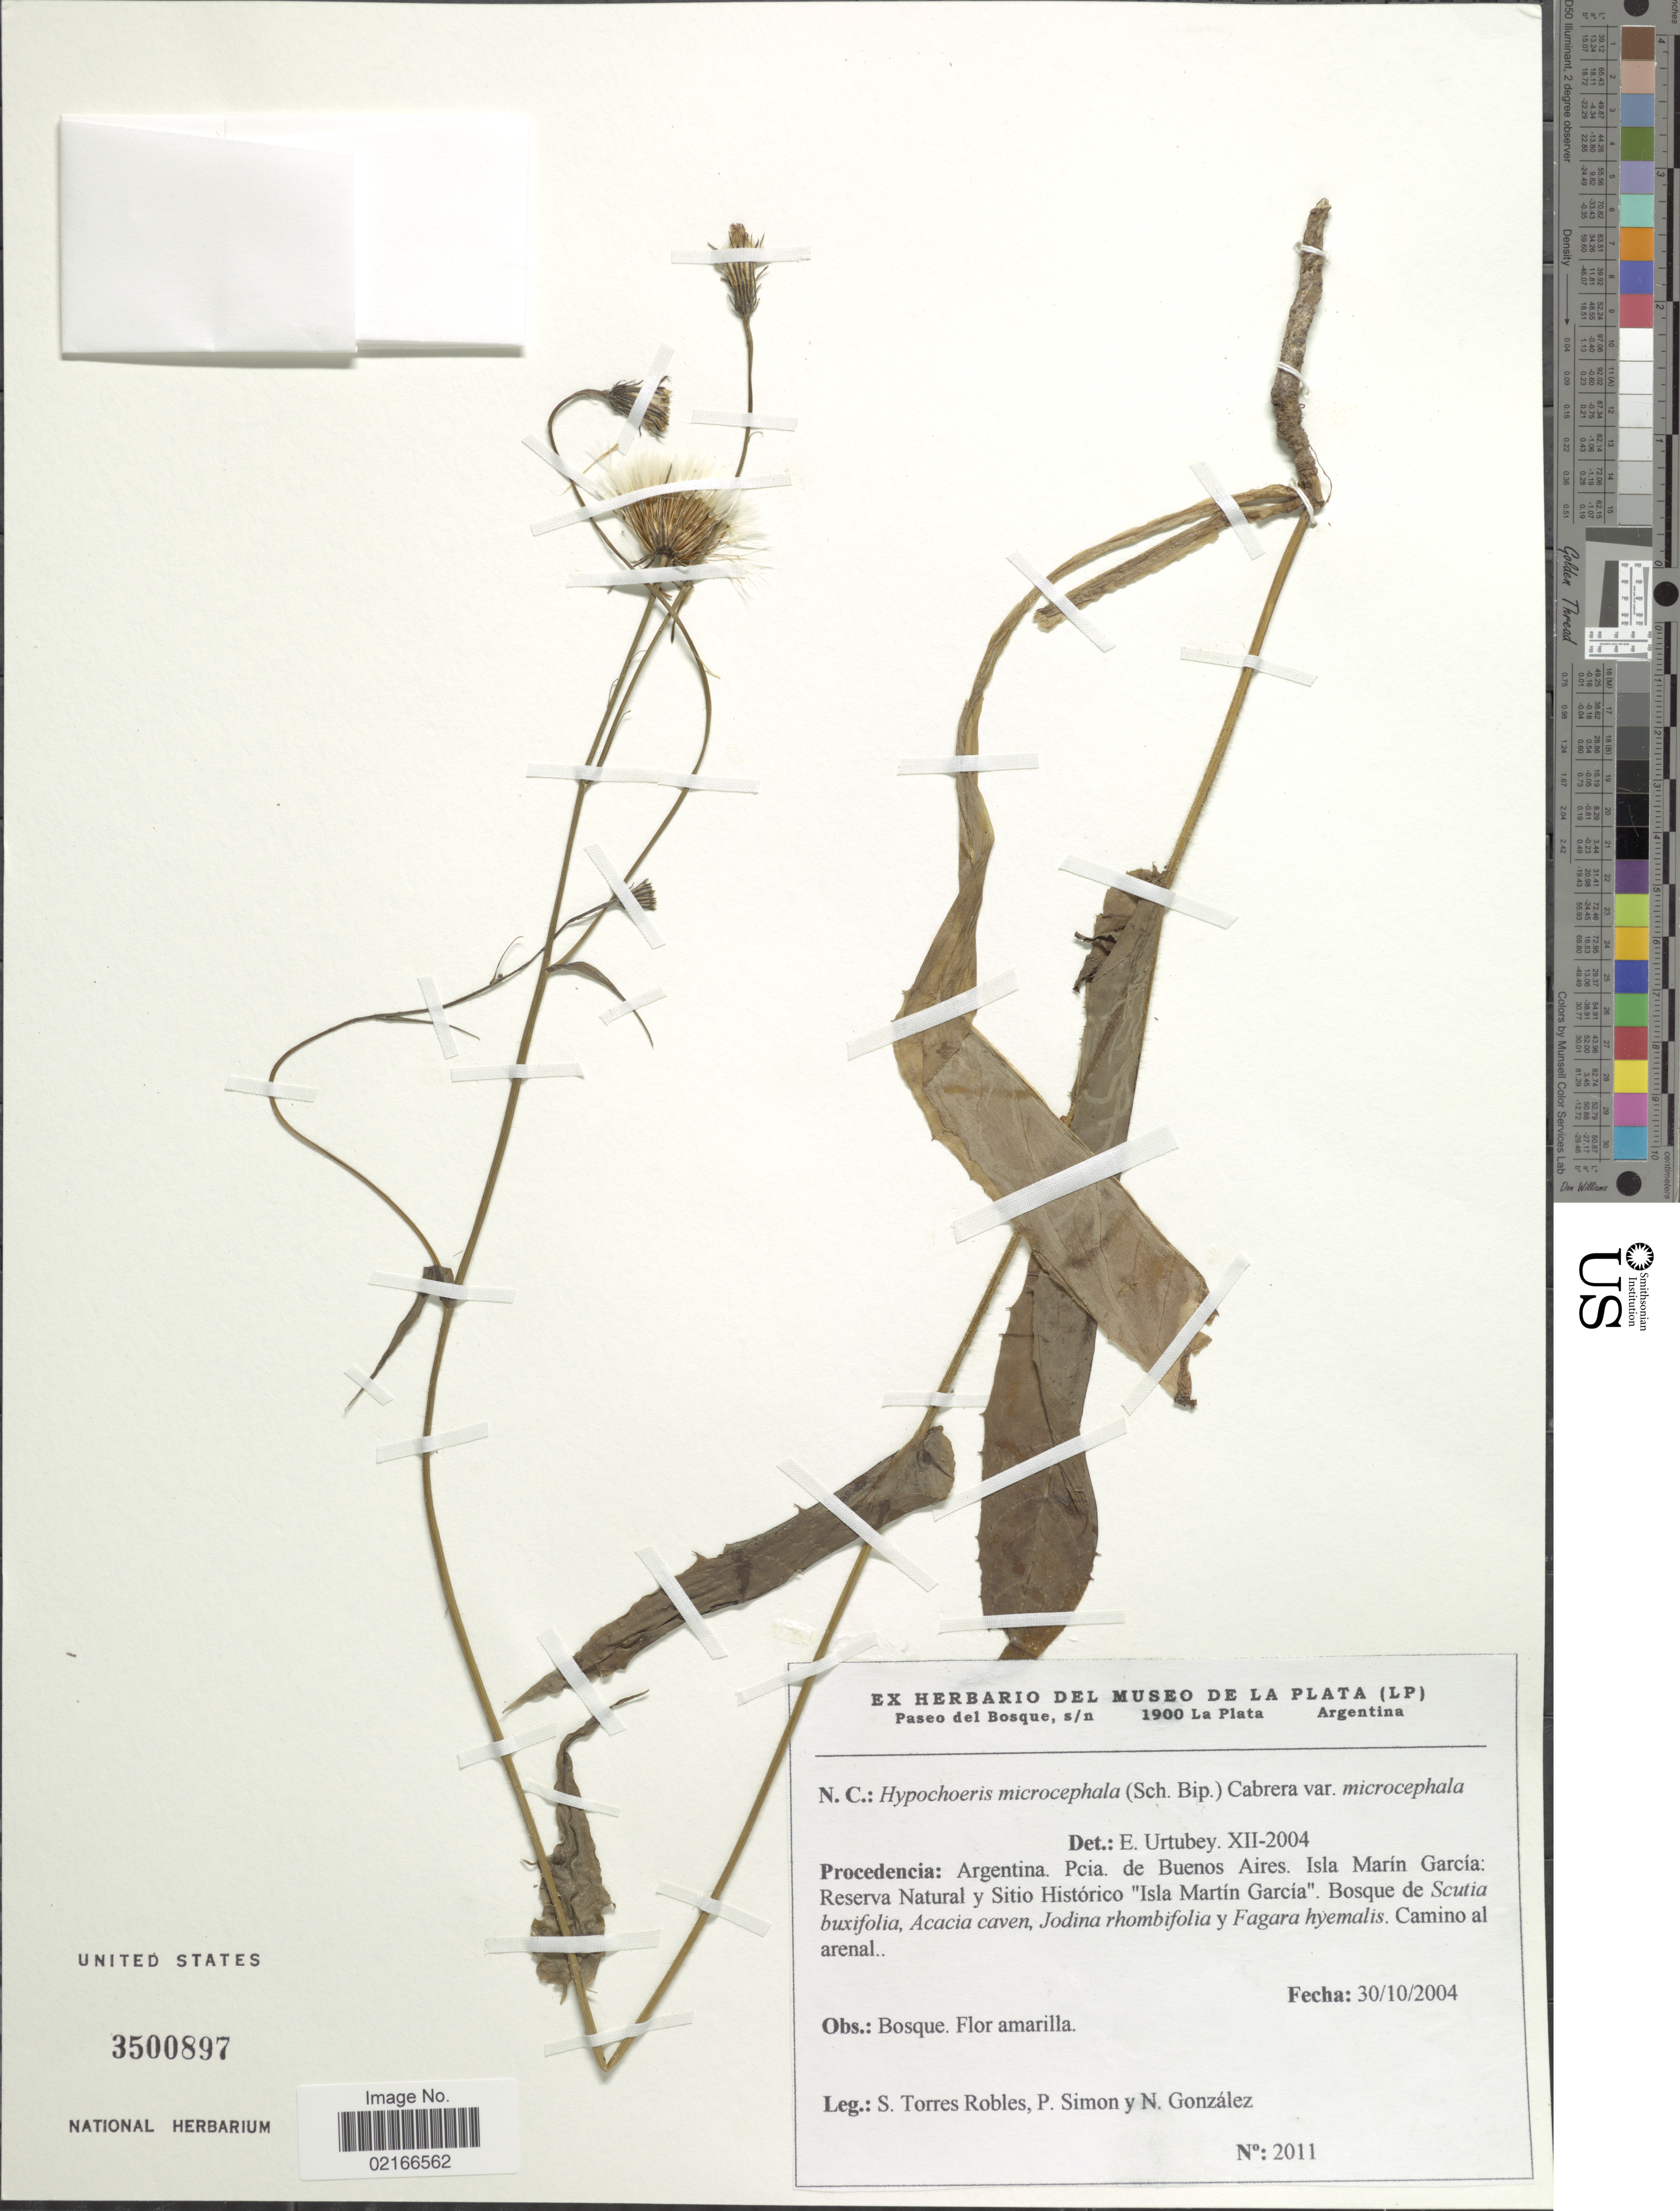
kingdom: Plantae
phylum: Tracheophyta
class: Magnoliopsida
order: Asterales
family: Asteraceae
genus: Hypochaeris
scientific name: Hypochaeris microcephala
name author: (Sch. Bip.) Cabrera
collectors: S. Torres Robles, P. Simon & N. Gonzalez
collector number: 2011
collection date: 2004-10-30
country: Argentina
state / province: Buenos Aires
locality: Isla Marín García: Reserva Natural y Sitio Histórico "Isla Martín García"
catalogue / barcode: US 3500897